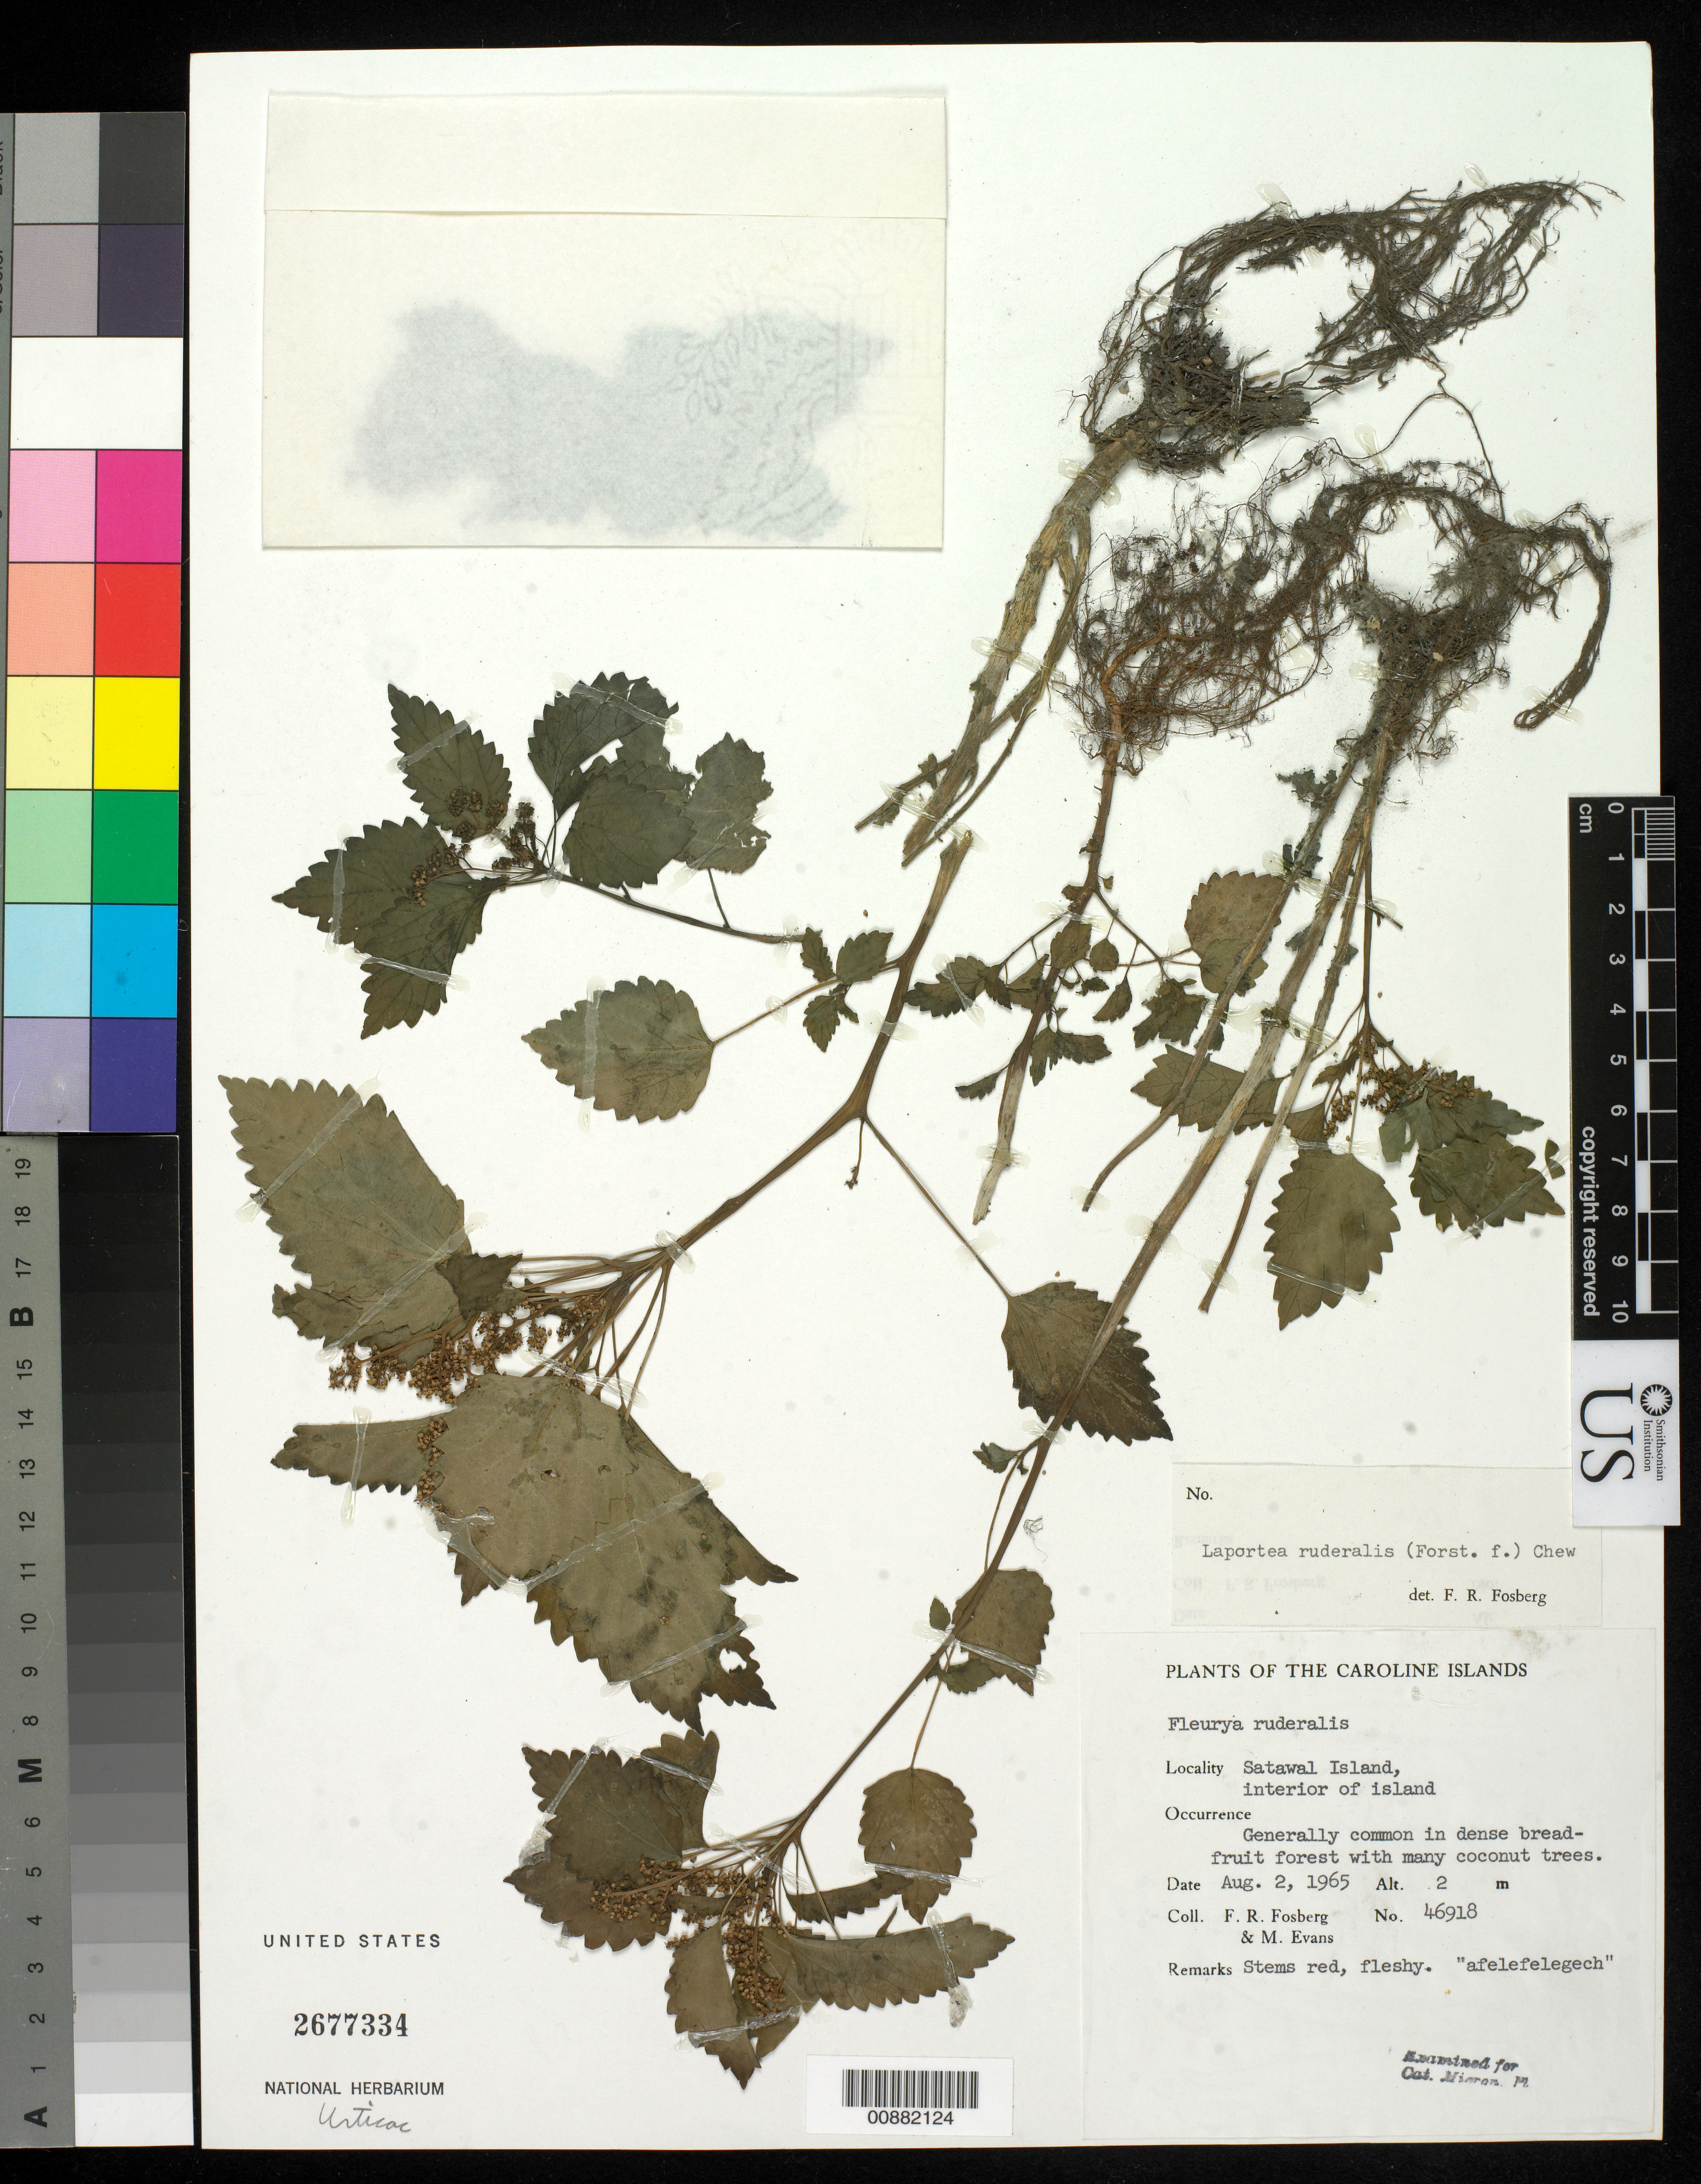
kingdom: Plantae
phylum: Tracheophyta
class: Magnoliopsida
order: Rosales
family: Urticaceae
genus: Laportea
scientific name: Laportea ruderalis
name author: (G. Forst.) Chew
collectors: F. R. Fosberg & M. Evans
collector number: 46918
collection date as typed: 02 Aug 1965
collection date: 1965-08-02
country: Micronesia, Federated States of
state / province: Yap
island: Satawal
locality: Interior of island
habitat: generally common in dense breadfruit forestcwith many coconut trees.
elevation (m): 2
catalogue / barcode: US 2677334